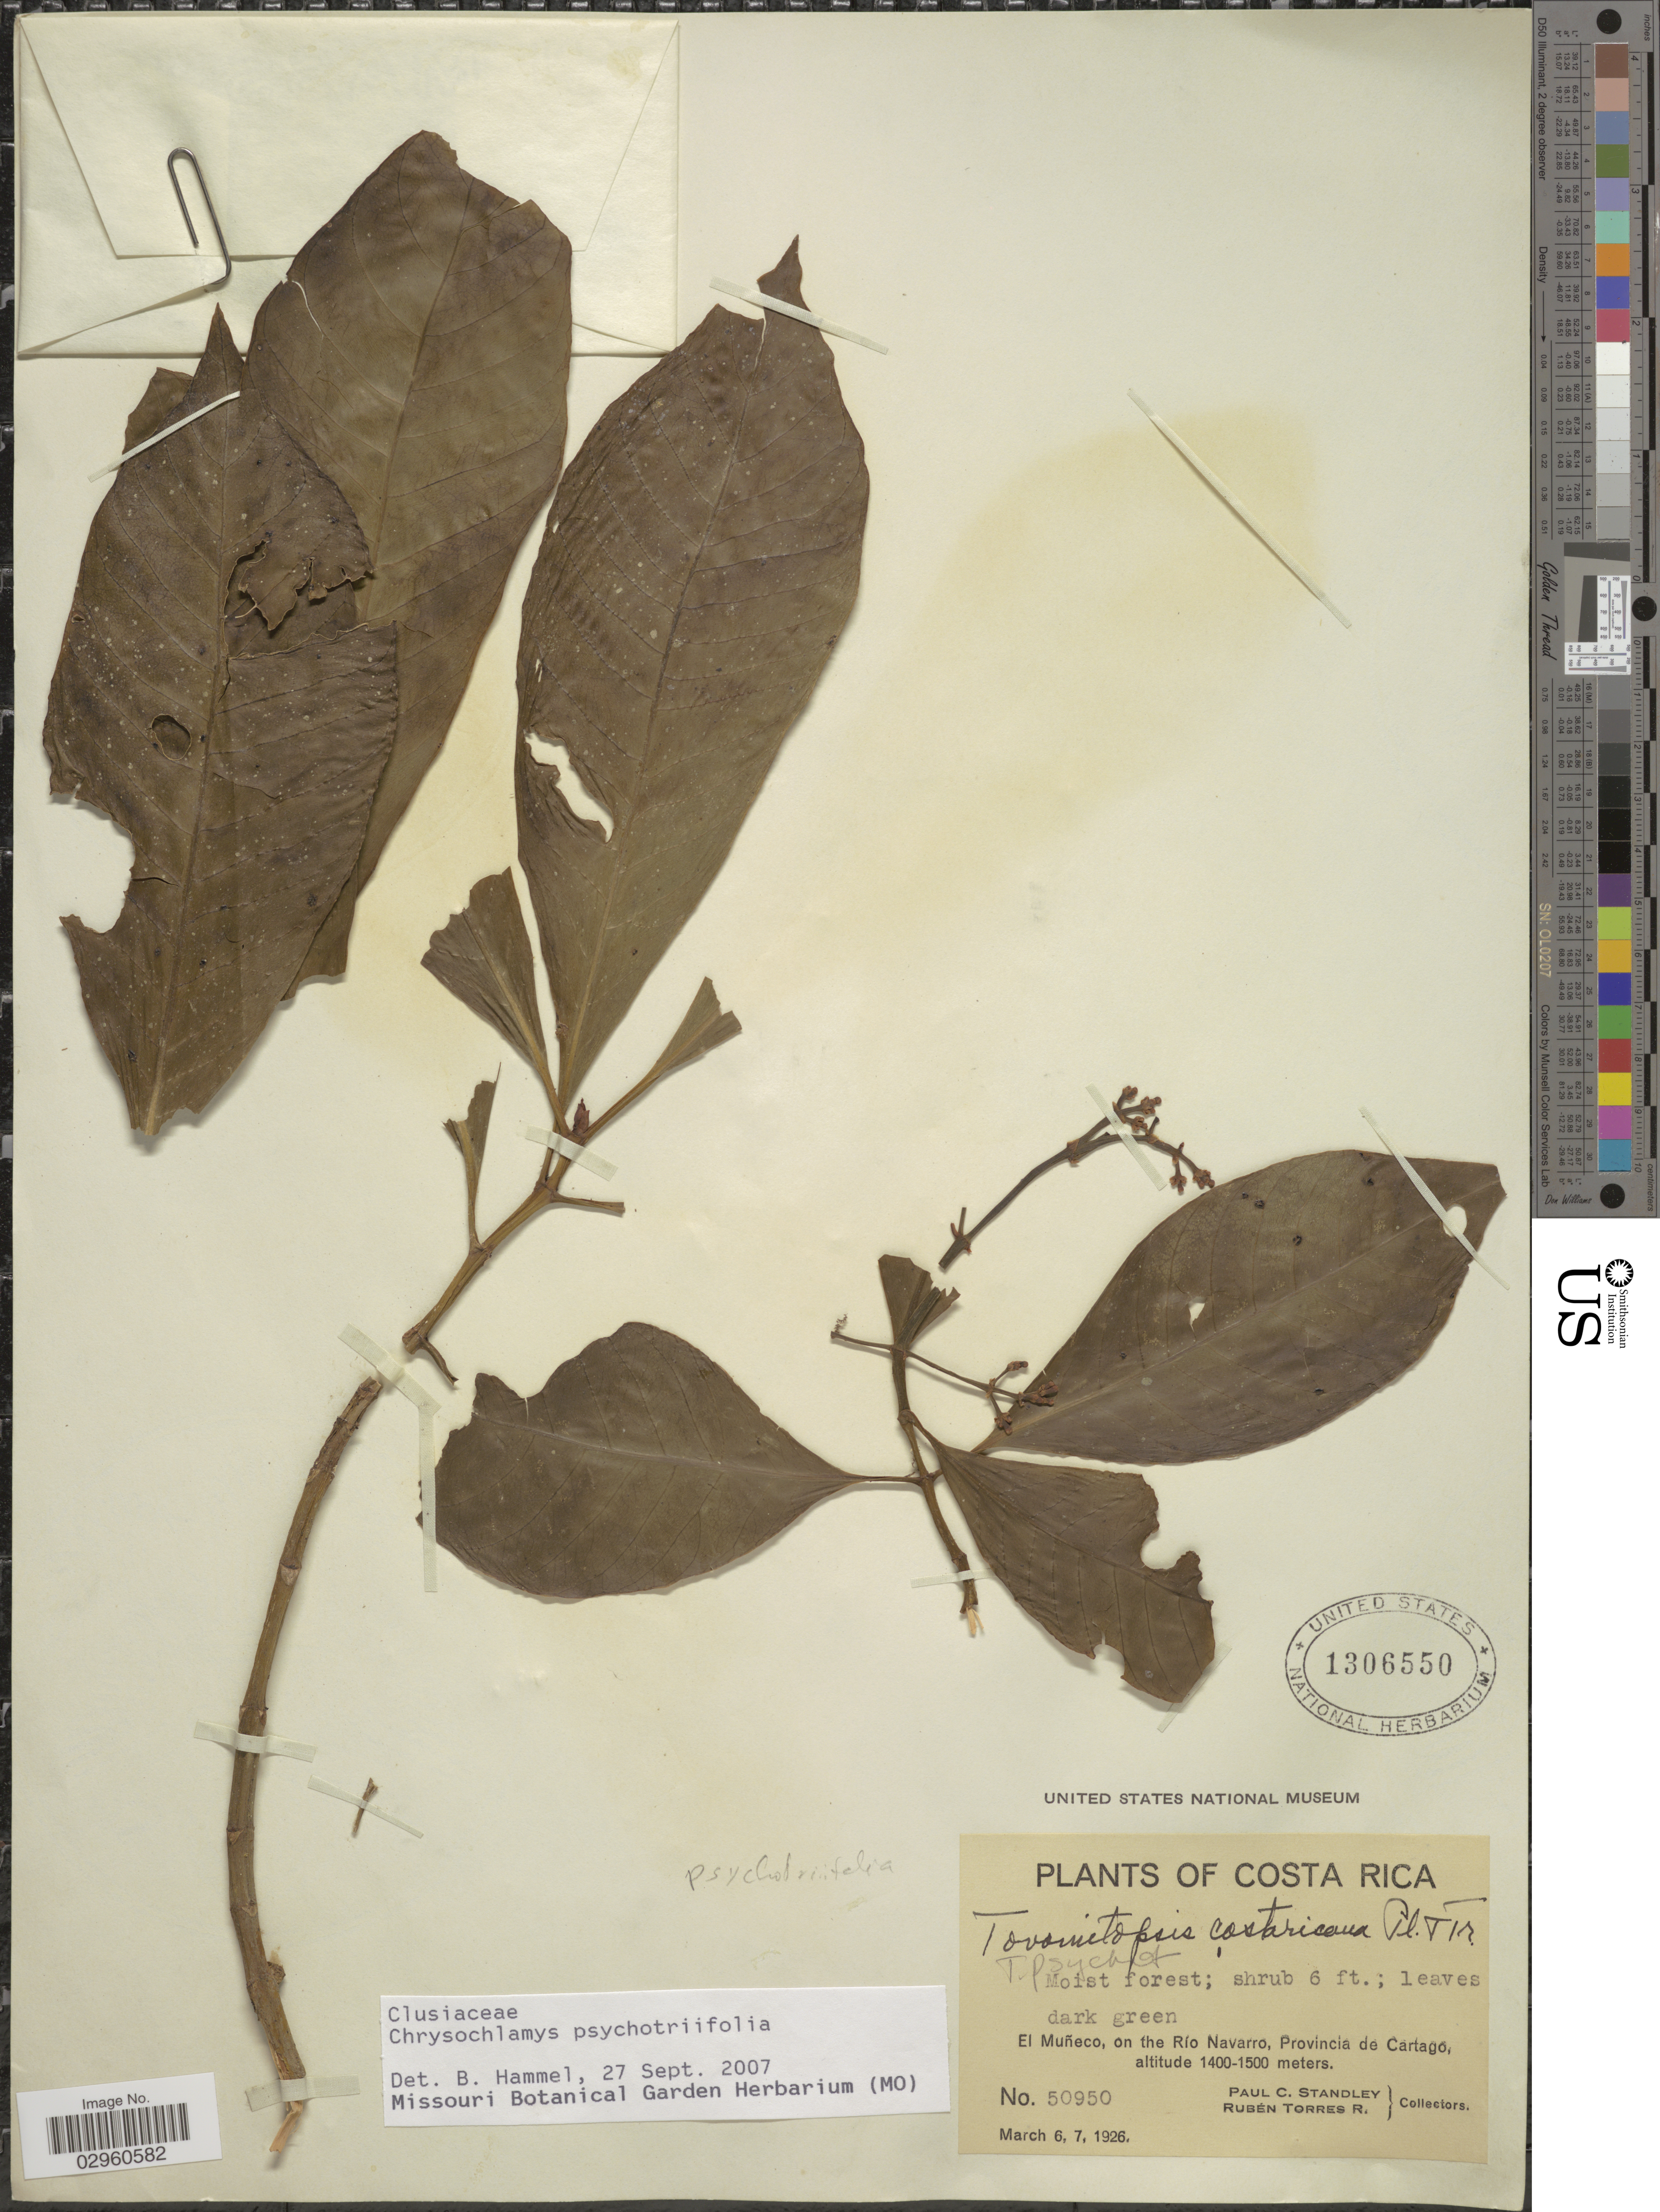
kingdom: Plantae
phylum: Tracheophyta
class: Magnoliopsida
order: Malpighiales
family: Clusiaceae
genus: Chrysochlamys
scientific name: Chrysochlamys psychotriifolia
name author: (Oerst. et al.) Hemsl.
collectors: P. C. Standley & R. Torres Rojas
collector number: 50950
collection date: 1926-03-06/1926-03-07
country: Costa Rica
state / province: Cartago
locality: El Muñeco, on the Río Navarro, Provincia de Cartago.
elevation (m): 1400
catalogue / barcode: US 1306550